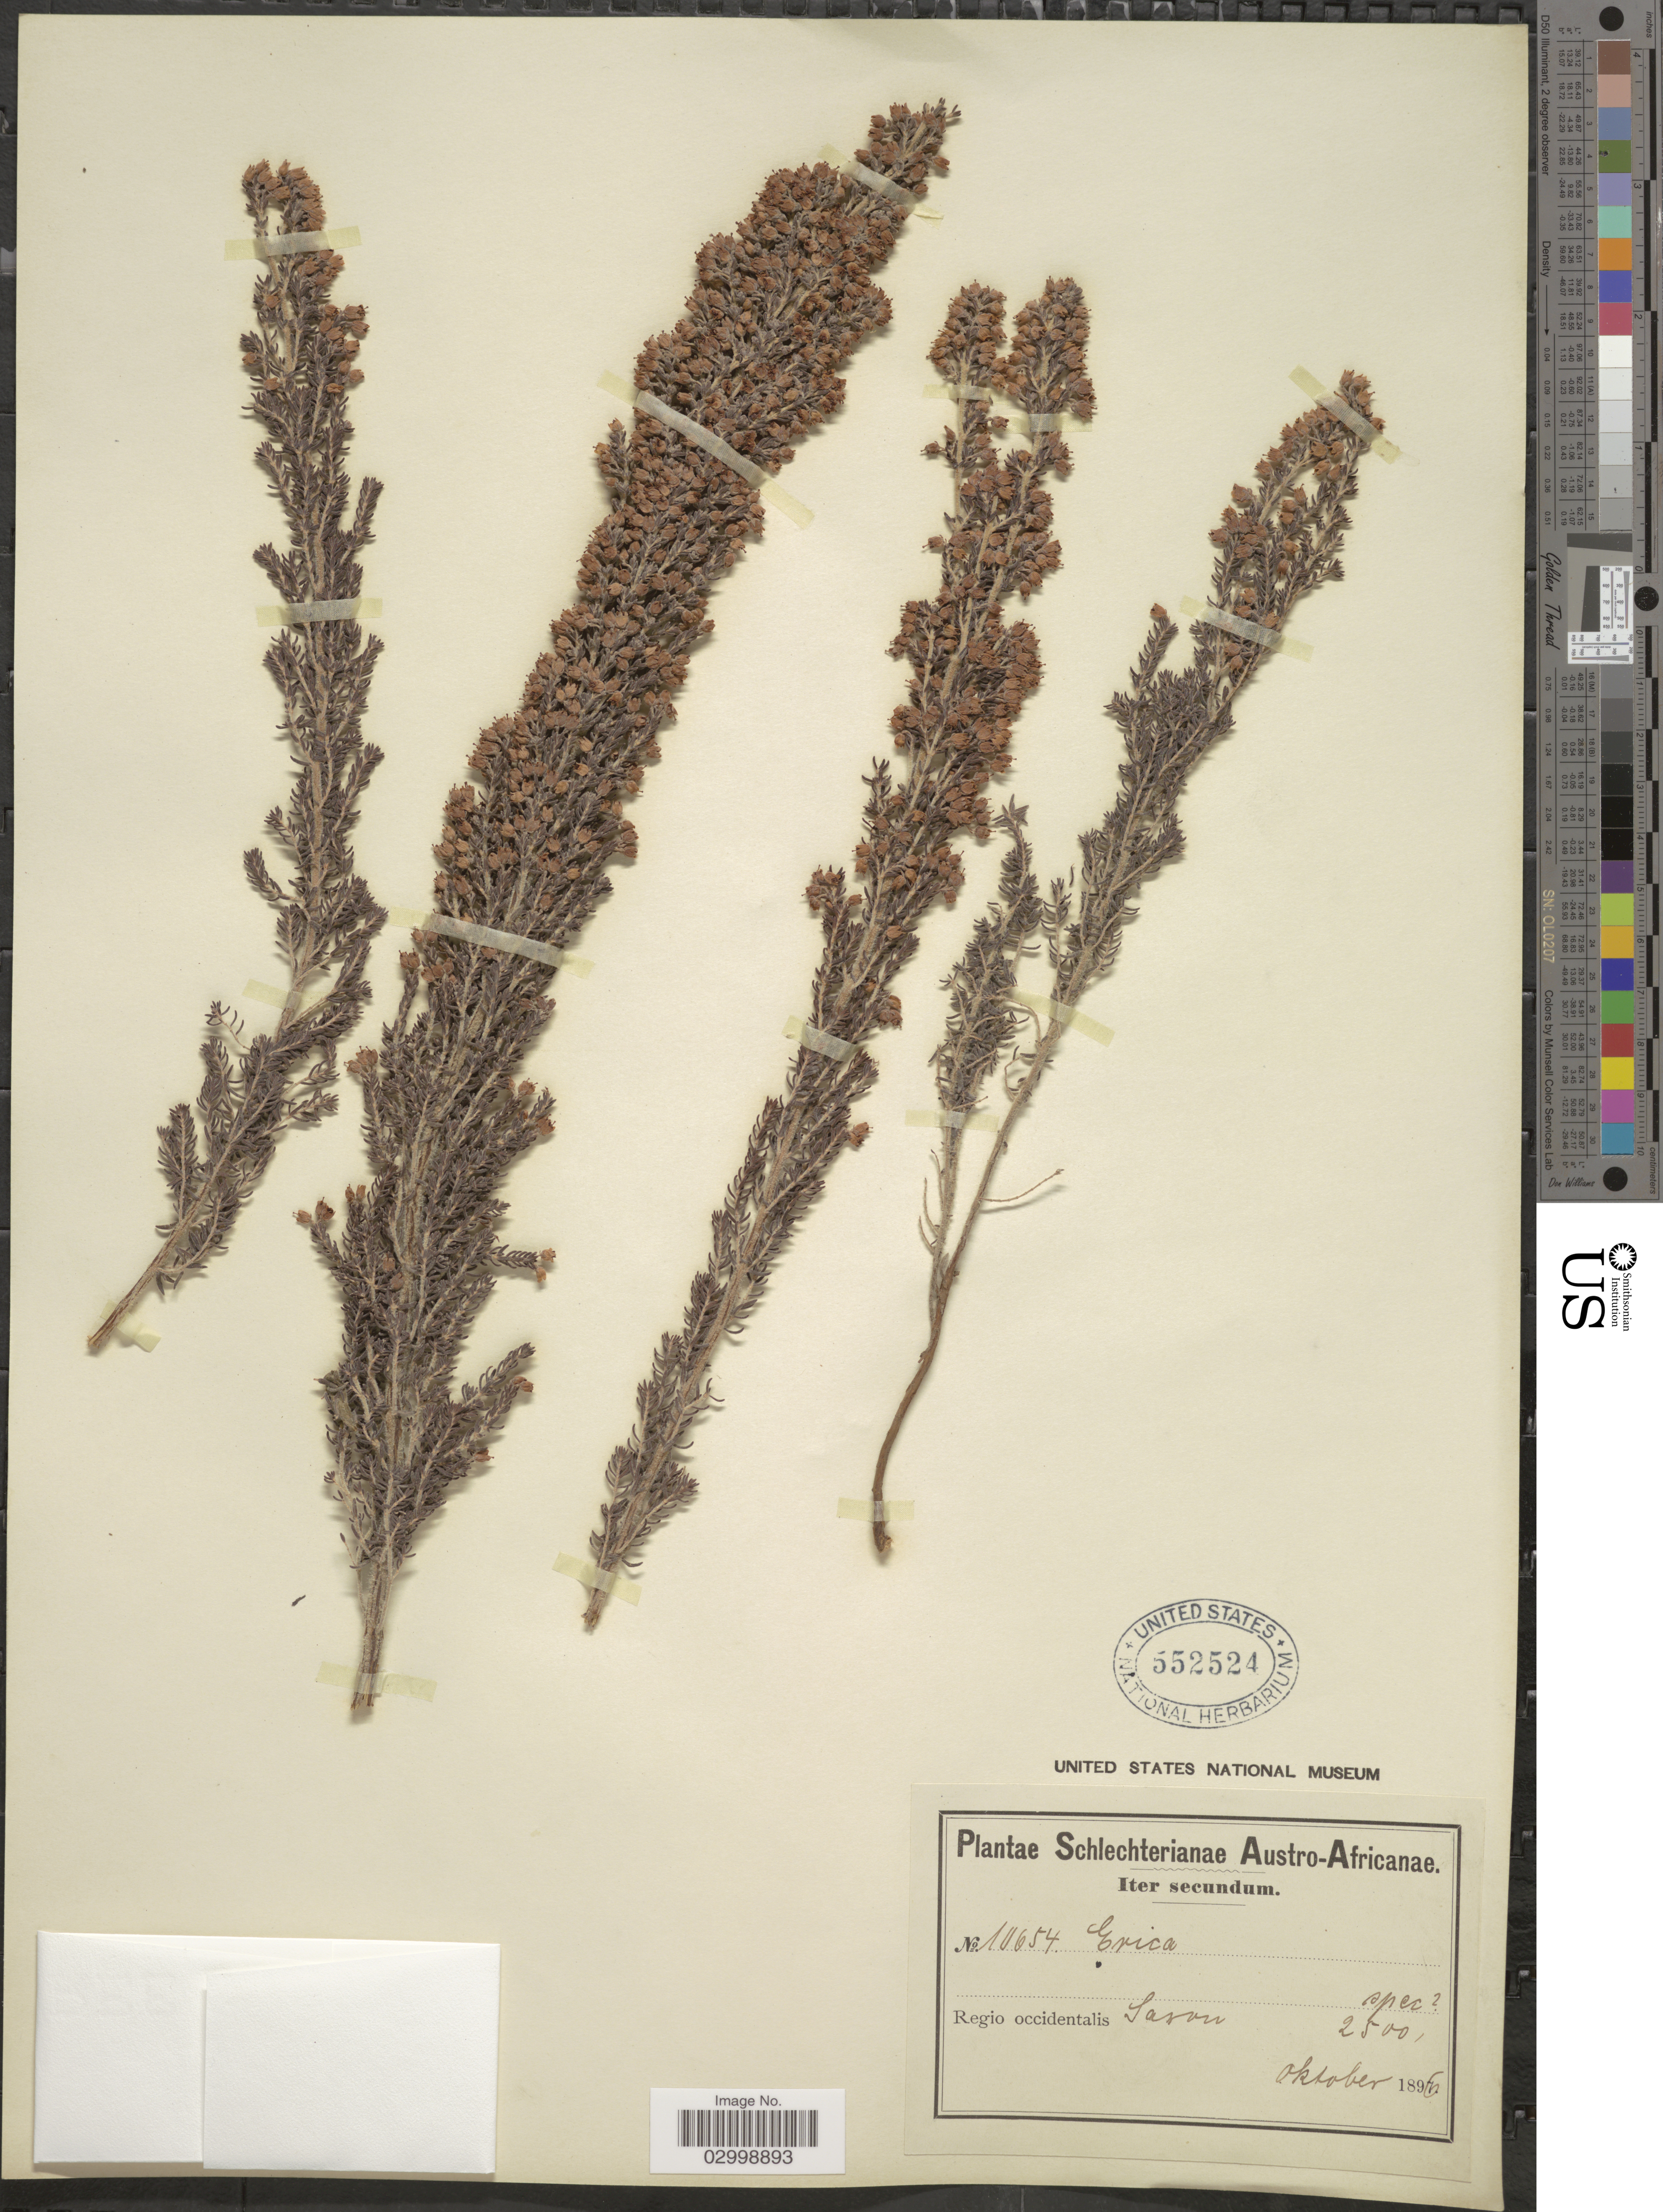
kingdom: Plantae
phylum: Tracheophyta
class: Magnoliopsida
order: Ericales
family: Ericaceae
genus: Erica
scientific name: Erica sp.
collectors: Schlechter, --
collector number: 10654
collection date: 1896-10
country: South Africa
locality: Austro-Africanae, Regio occidentalis, Saron.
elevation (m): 762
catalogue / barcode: US 552524